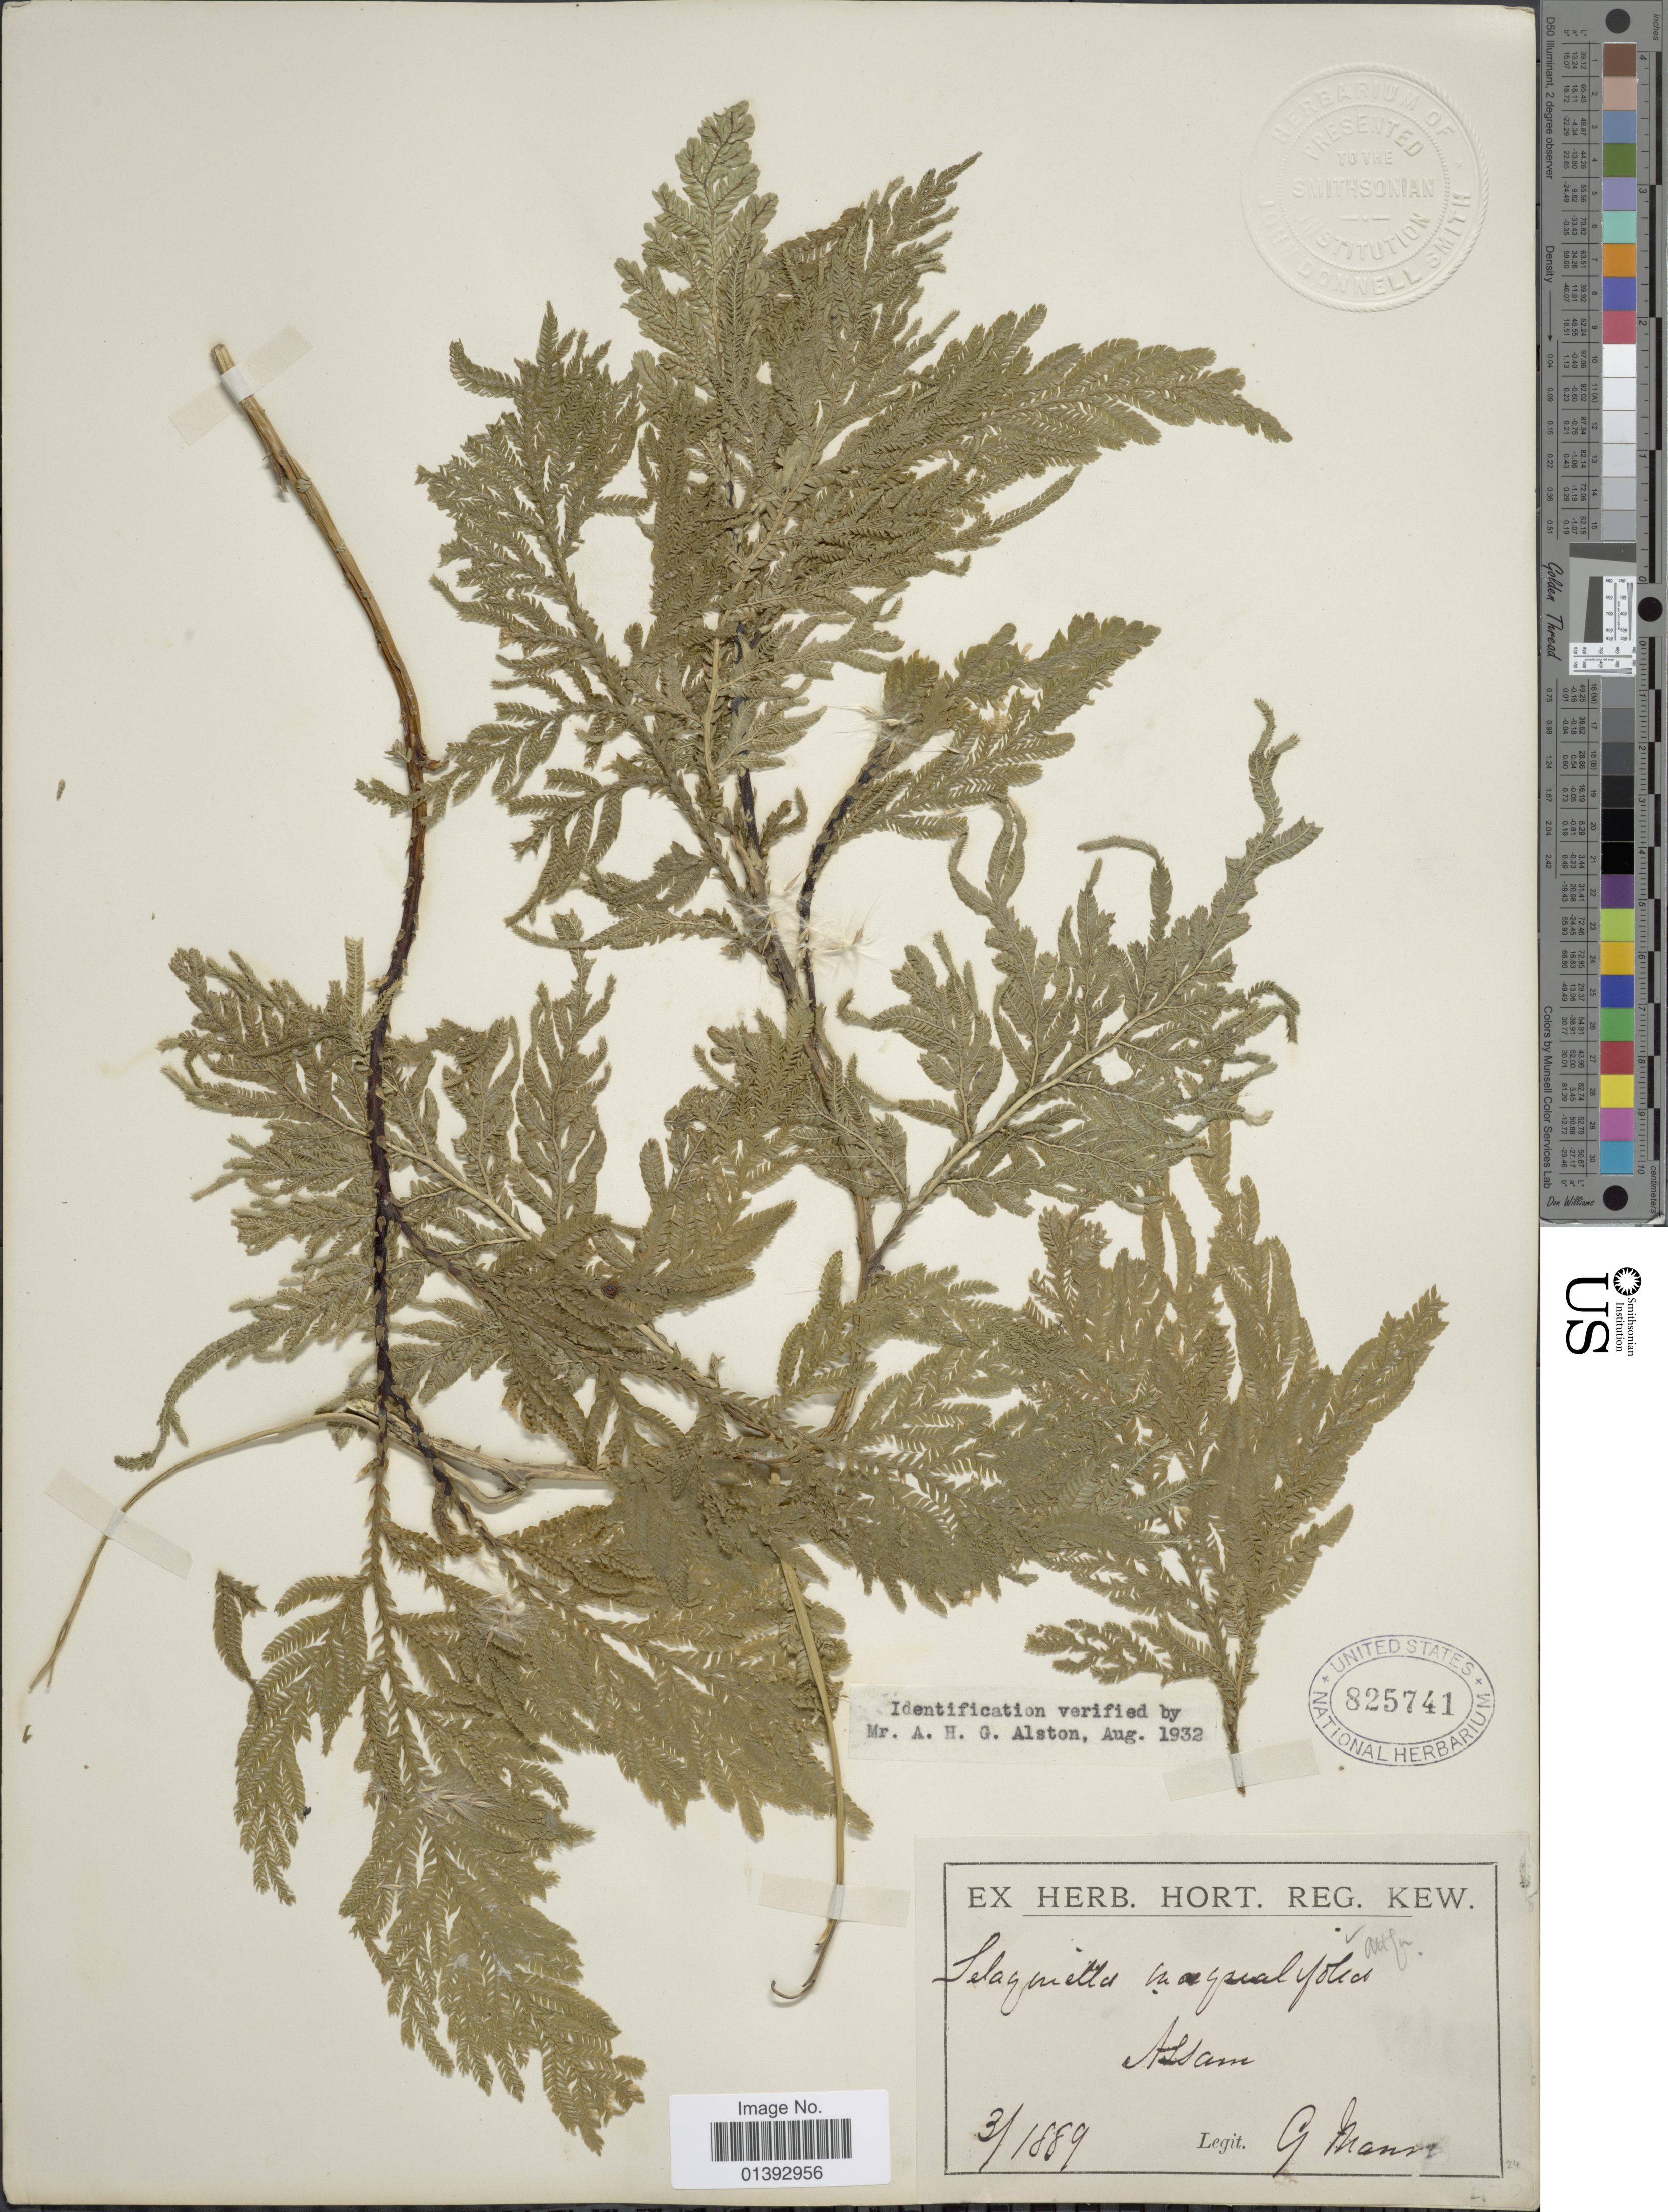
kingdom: Plantae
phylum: Tracheophyta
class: Lycopodiopsida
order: Selaginellales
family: Selaginellaceae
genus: Selaginella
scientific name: Selaginella inaequalifolia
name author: (Hook. & Grev.) Spring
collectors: G. Mann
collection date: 1889-03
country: India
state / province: Assam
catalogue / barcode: US 825741